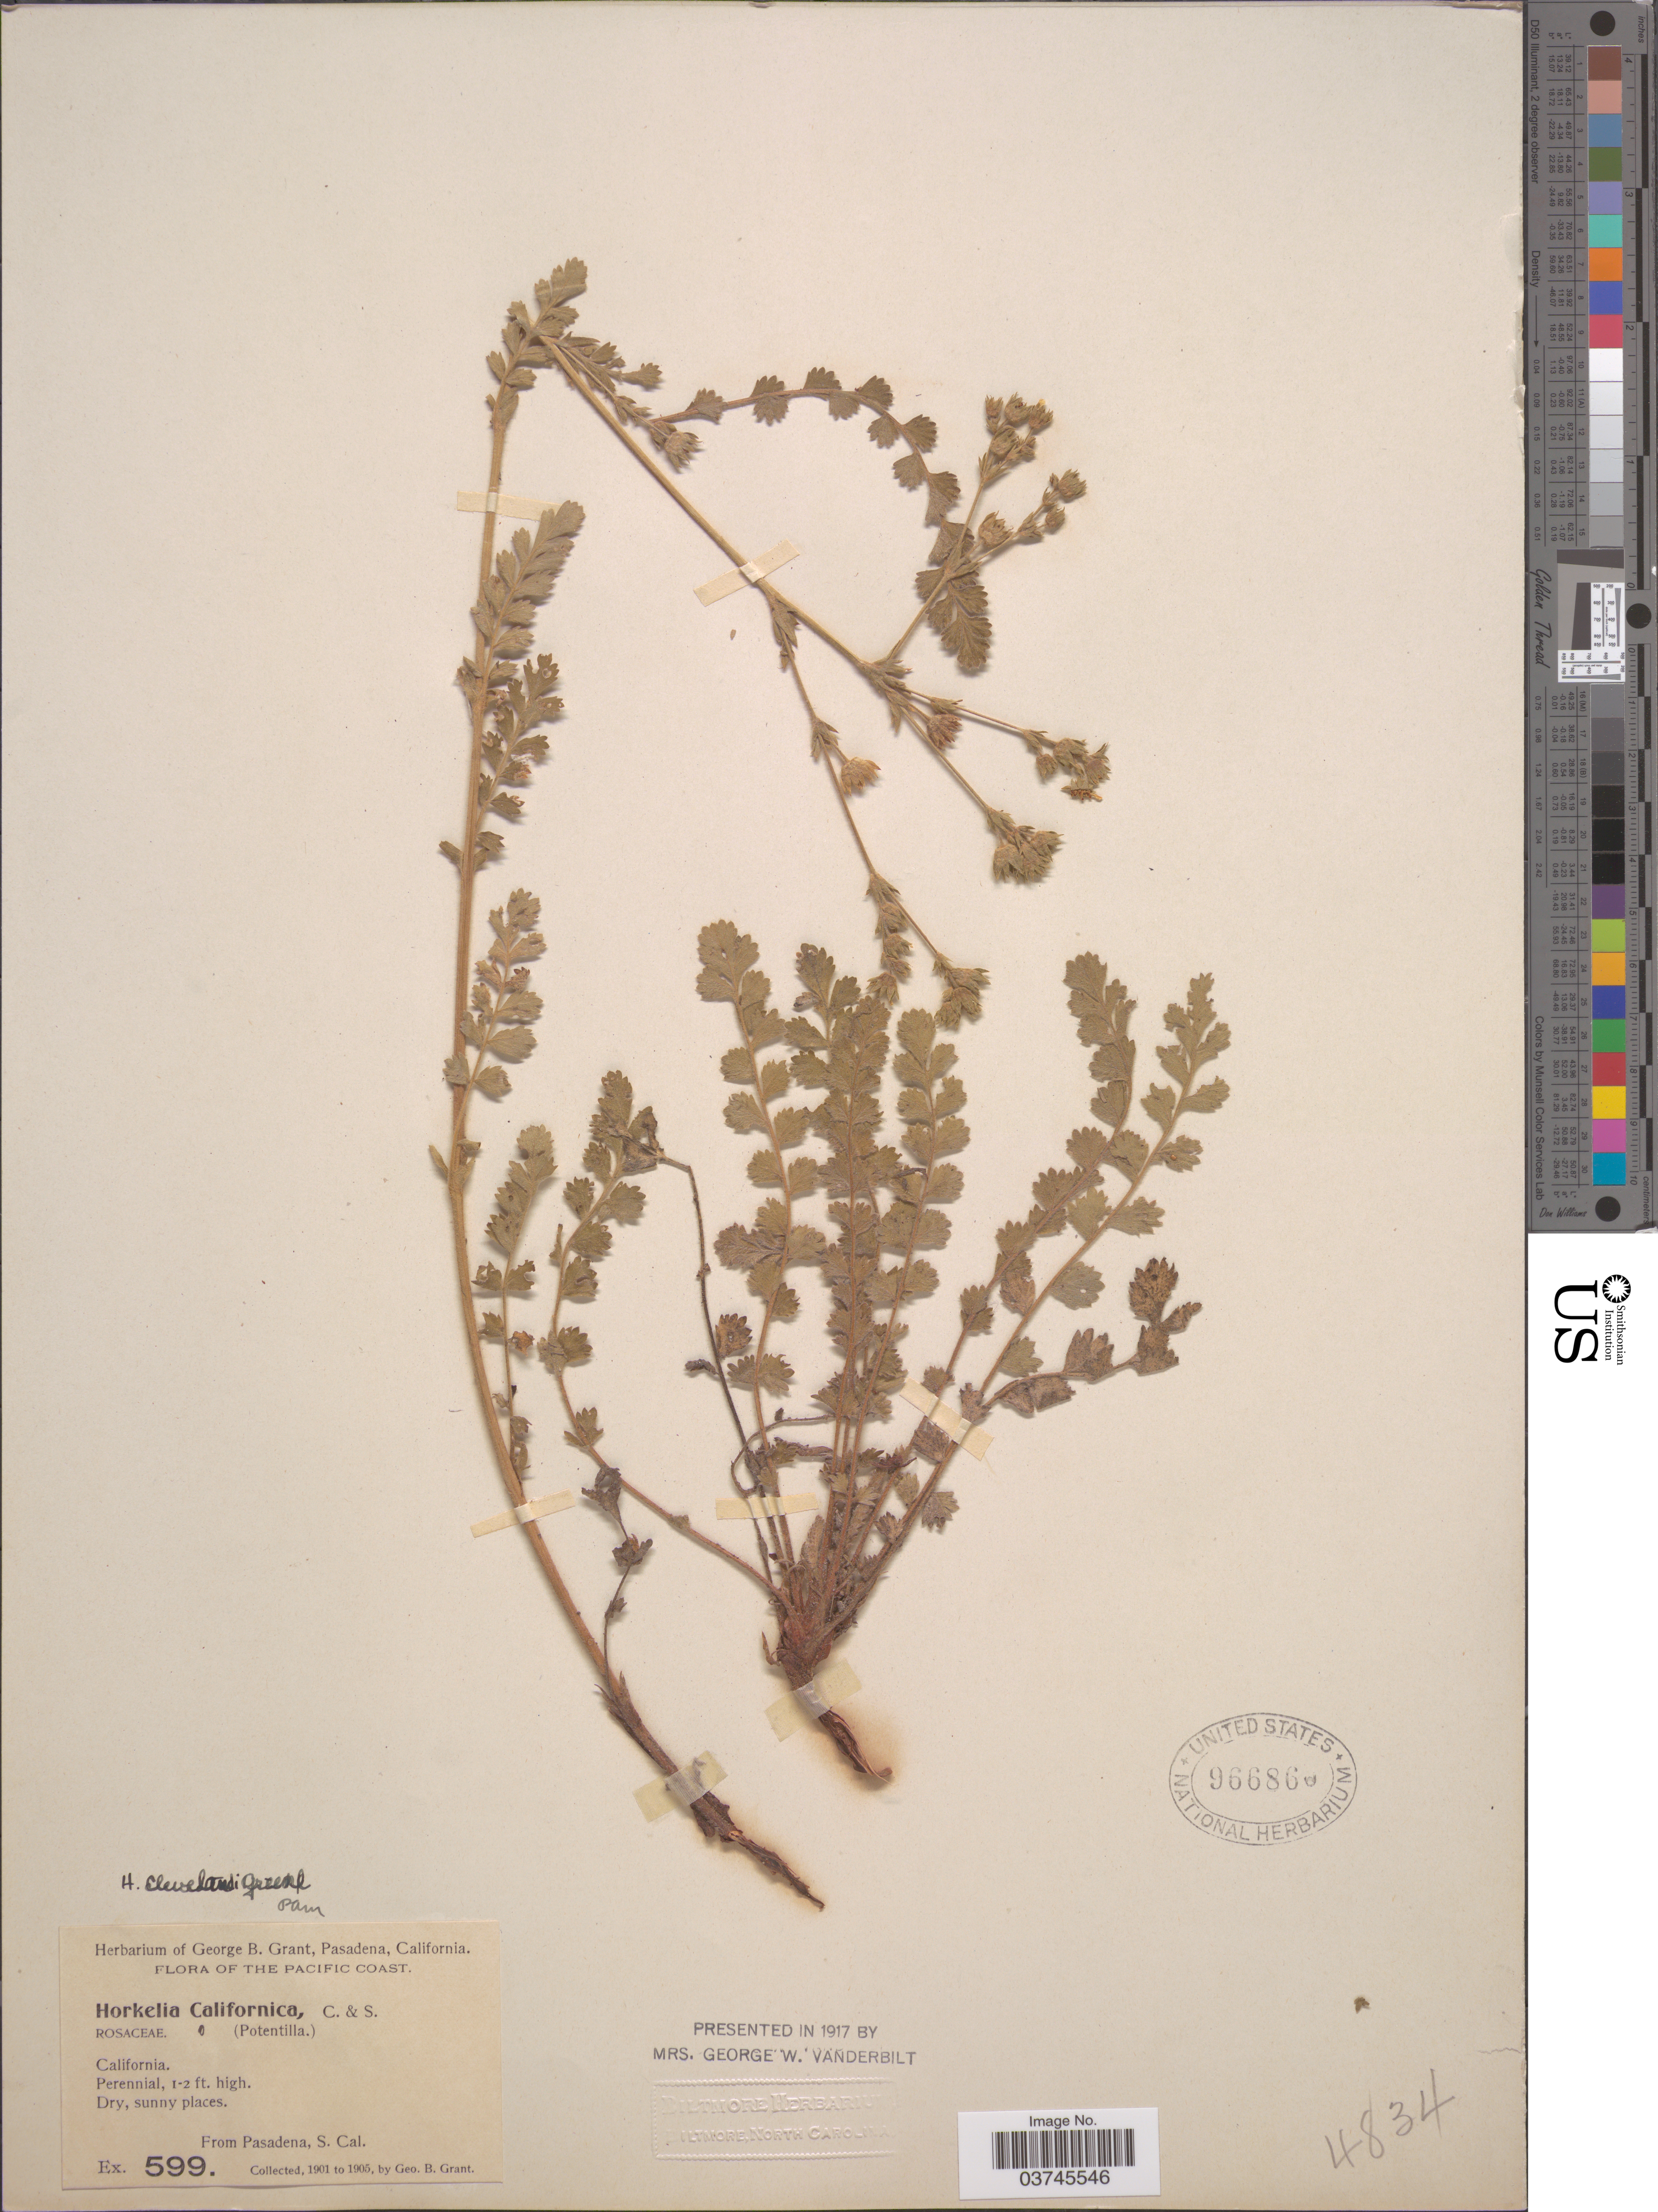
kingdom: Plantae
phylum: Tracheophyta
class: Magnoliopsida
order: Rosales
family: Rosaceae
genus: Potentilla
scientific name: Potentilla clevelandii var. clevelandii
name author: Greene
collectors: G. Grant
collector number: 599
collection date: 1901/1905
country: United States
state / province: California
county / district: Los Angeles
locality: The Pacific Coast. Pasadena, S. Cal.